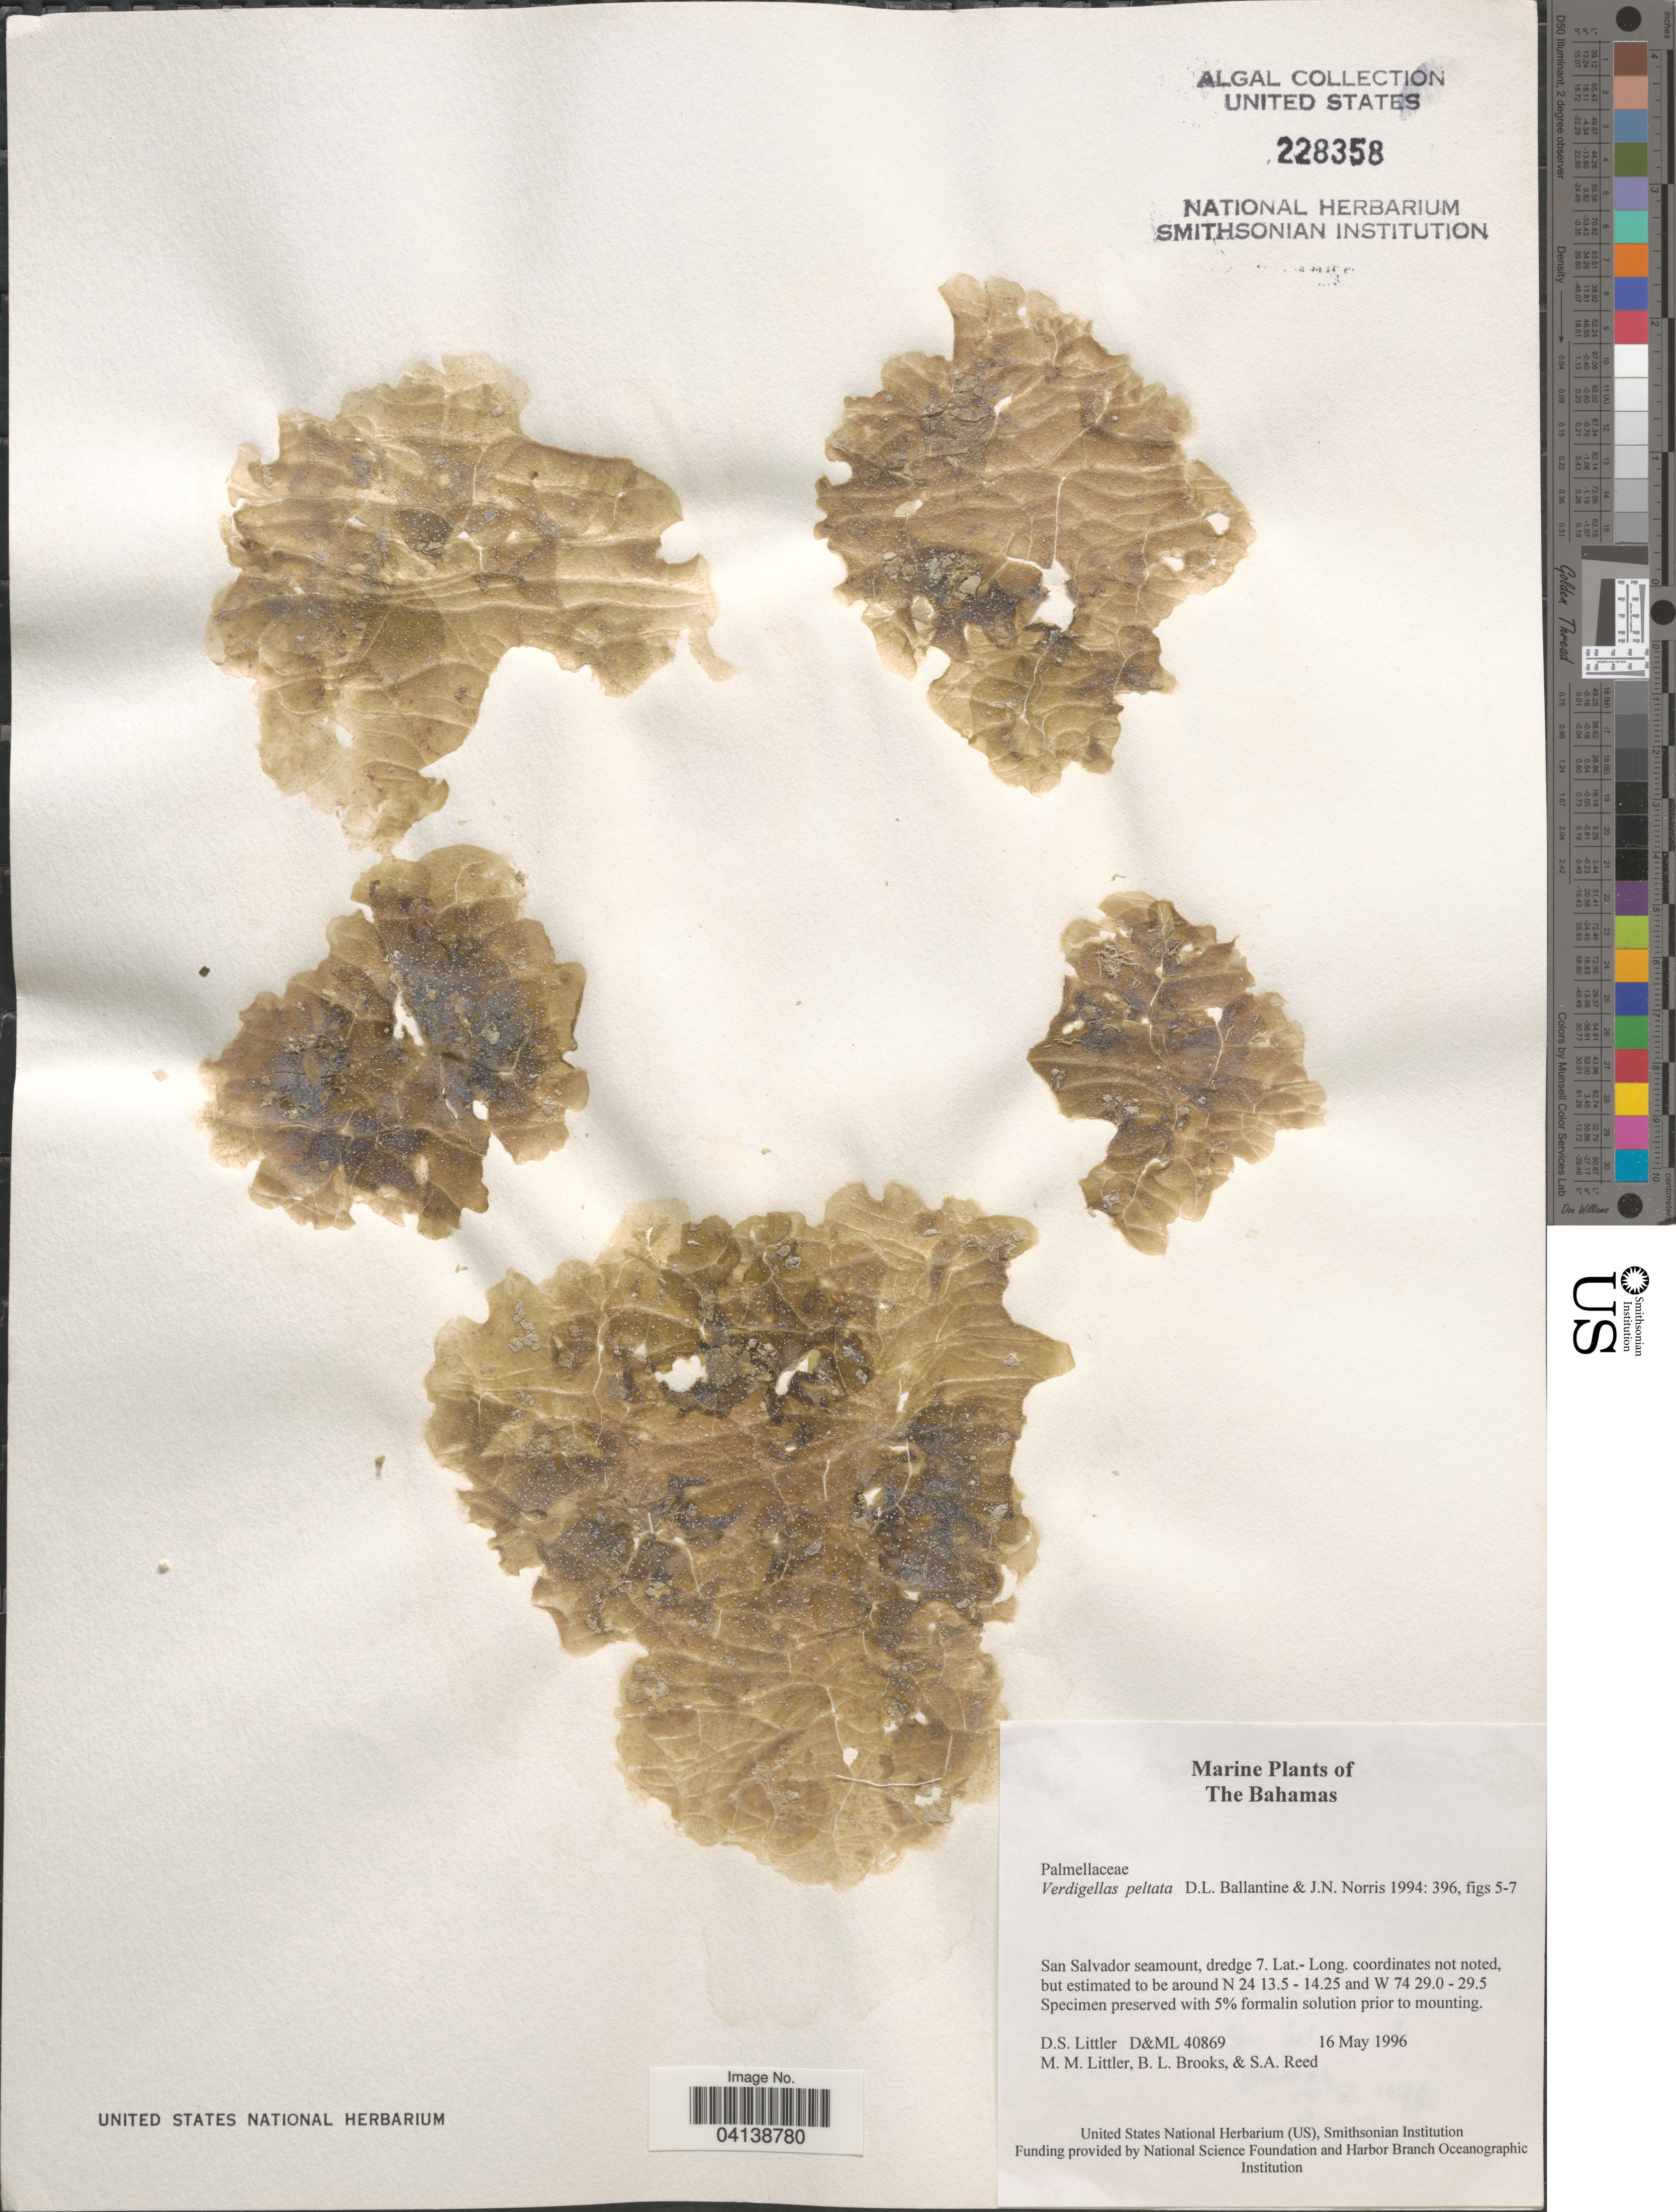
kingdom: Plantae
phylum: Chlorophyta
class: Prasinophyceae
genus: Verdigellas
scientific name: Verdigellas peltata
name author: D.L. Ballant. & J.N. Norris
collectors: D. S. Littler, B. Brooks & S. Reed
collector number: D&ML40869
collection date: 1996-05-16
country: Bahamas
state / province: San Salvador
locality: San Salvador seamount.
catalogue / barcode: US 228358